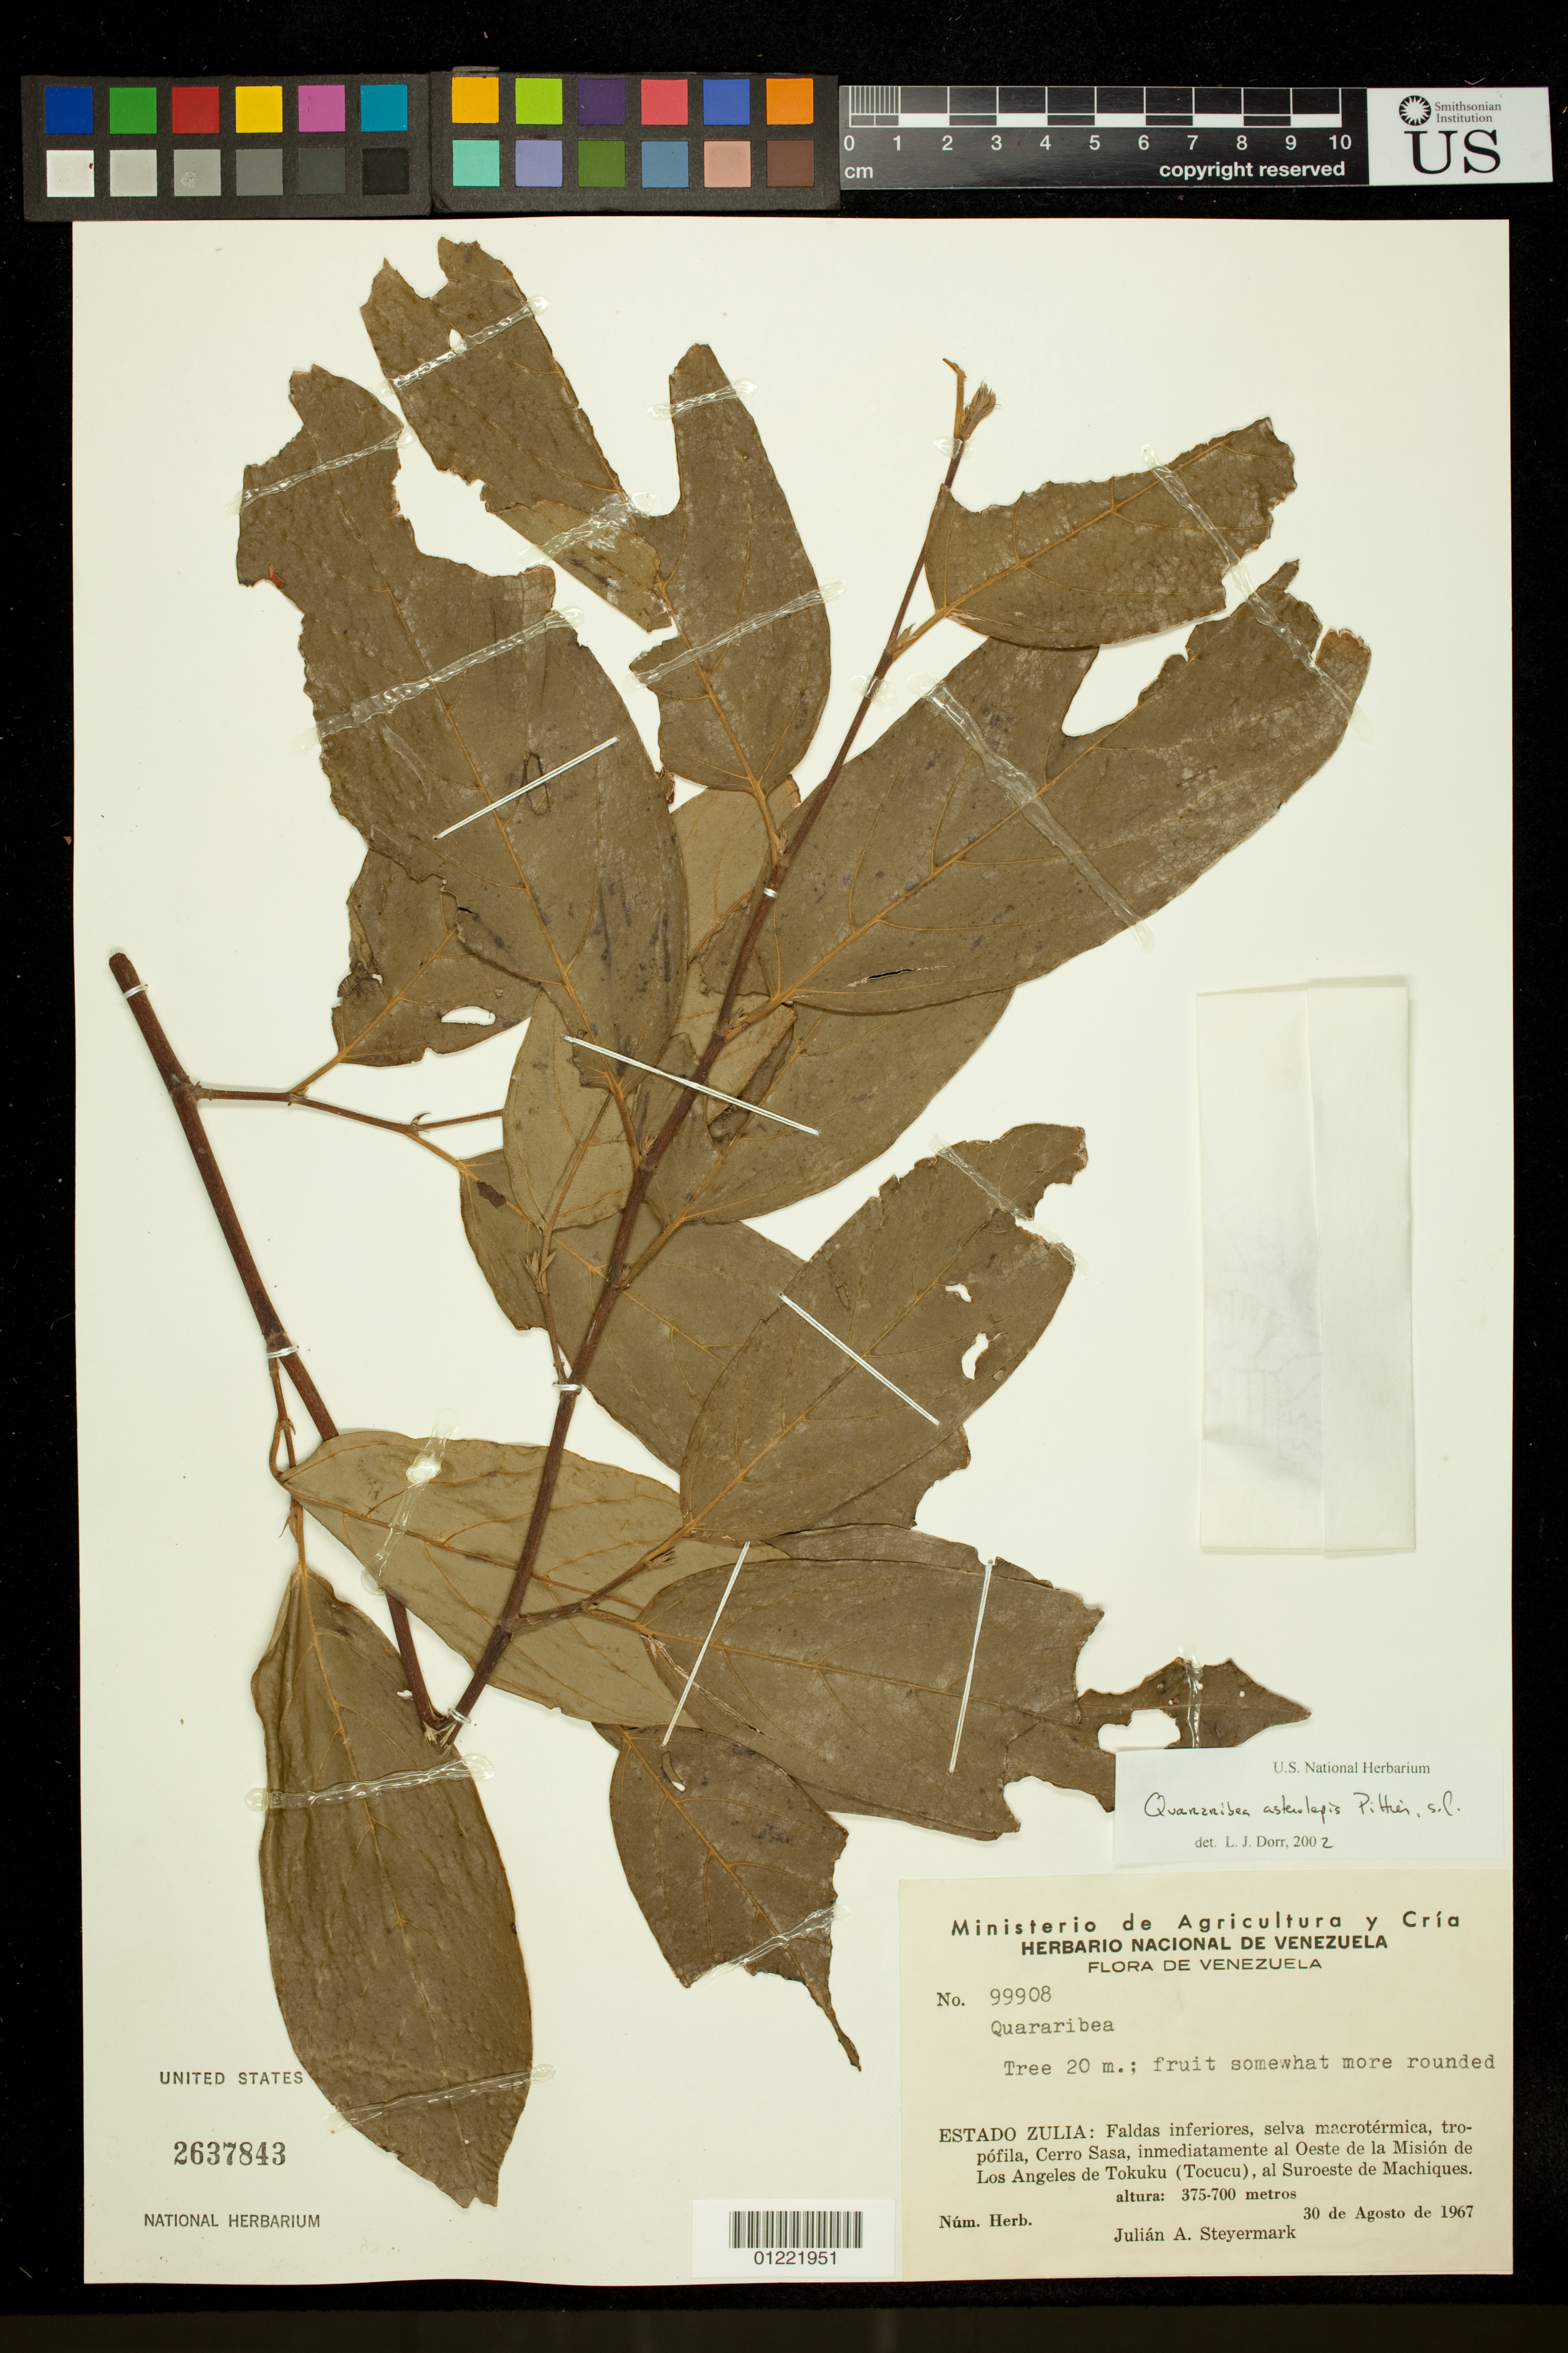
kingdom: Plantae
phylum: Tracheophyta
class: Magnoliopsida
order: Malvales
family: Malvaceae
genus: Quararibea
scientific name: Quararibea asterolepis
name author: Pittier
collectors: J. Steyermark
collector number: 99908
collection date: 1967-08-30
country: Venezuela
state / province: Zulia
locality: Faldas inferiores, selva macrotermica, tropofila, Cerro Sasa, inmediatamente al Oeste de la Mision de Los Angeles de Tokuku (Tocucu), al Suroeste de Machiques.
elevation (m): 375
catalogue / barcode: US 2637843